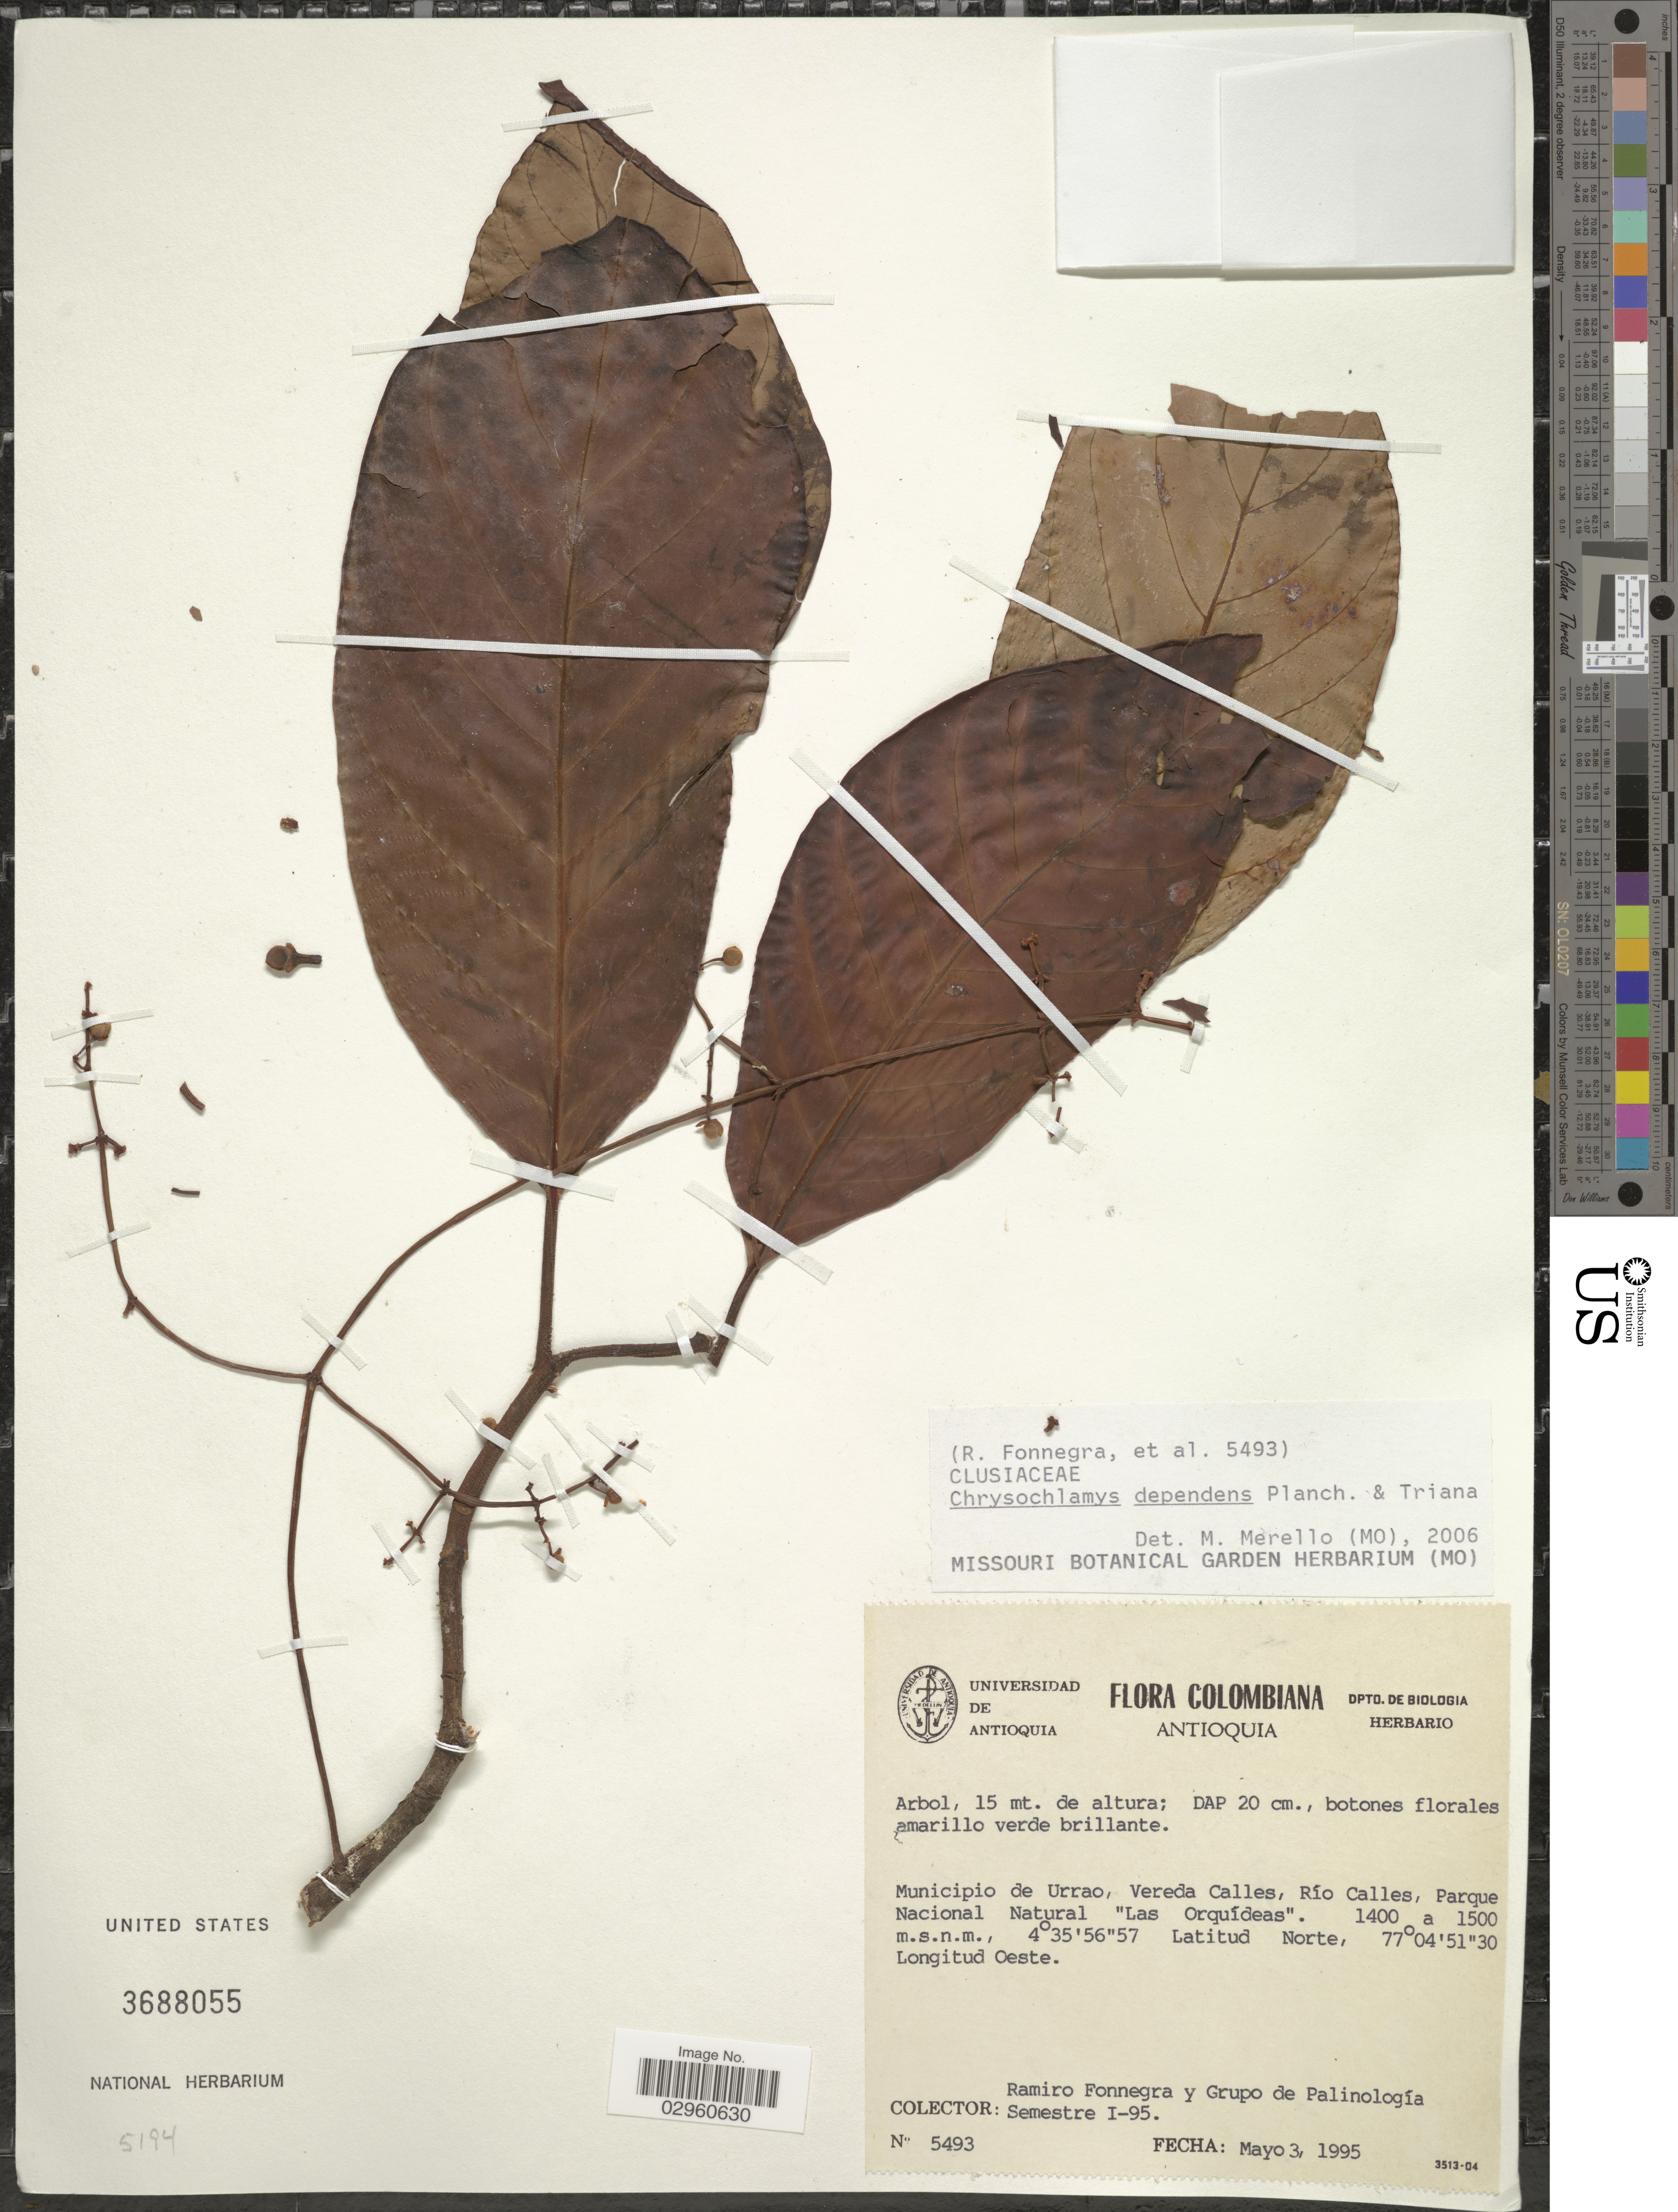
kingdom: Plantae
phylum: Tracheophyta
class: Magnoliopsida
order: Malpighiales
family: Clusiaceae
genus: Chrysochlamys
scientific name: Chrysochlamys dependens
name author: Planch. & Triana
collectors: R. Fonnegra & Grupo de Palinología Semestre I-95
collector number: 5493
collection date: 1995-05-03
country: Colombia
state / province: Antioquia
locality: Municipio de Urrao, Vereda Calles, Río Calles, Parque Nacional Natural "Las Orquídeas".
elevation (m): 1400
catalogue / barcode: US 3688055